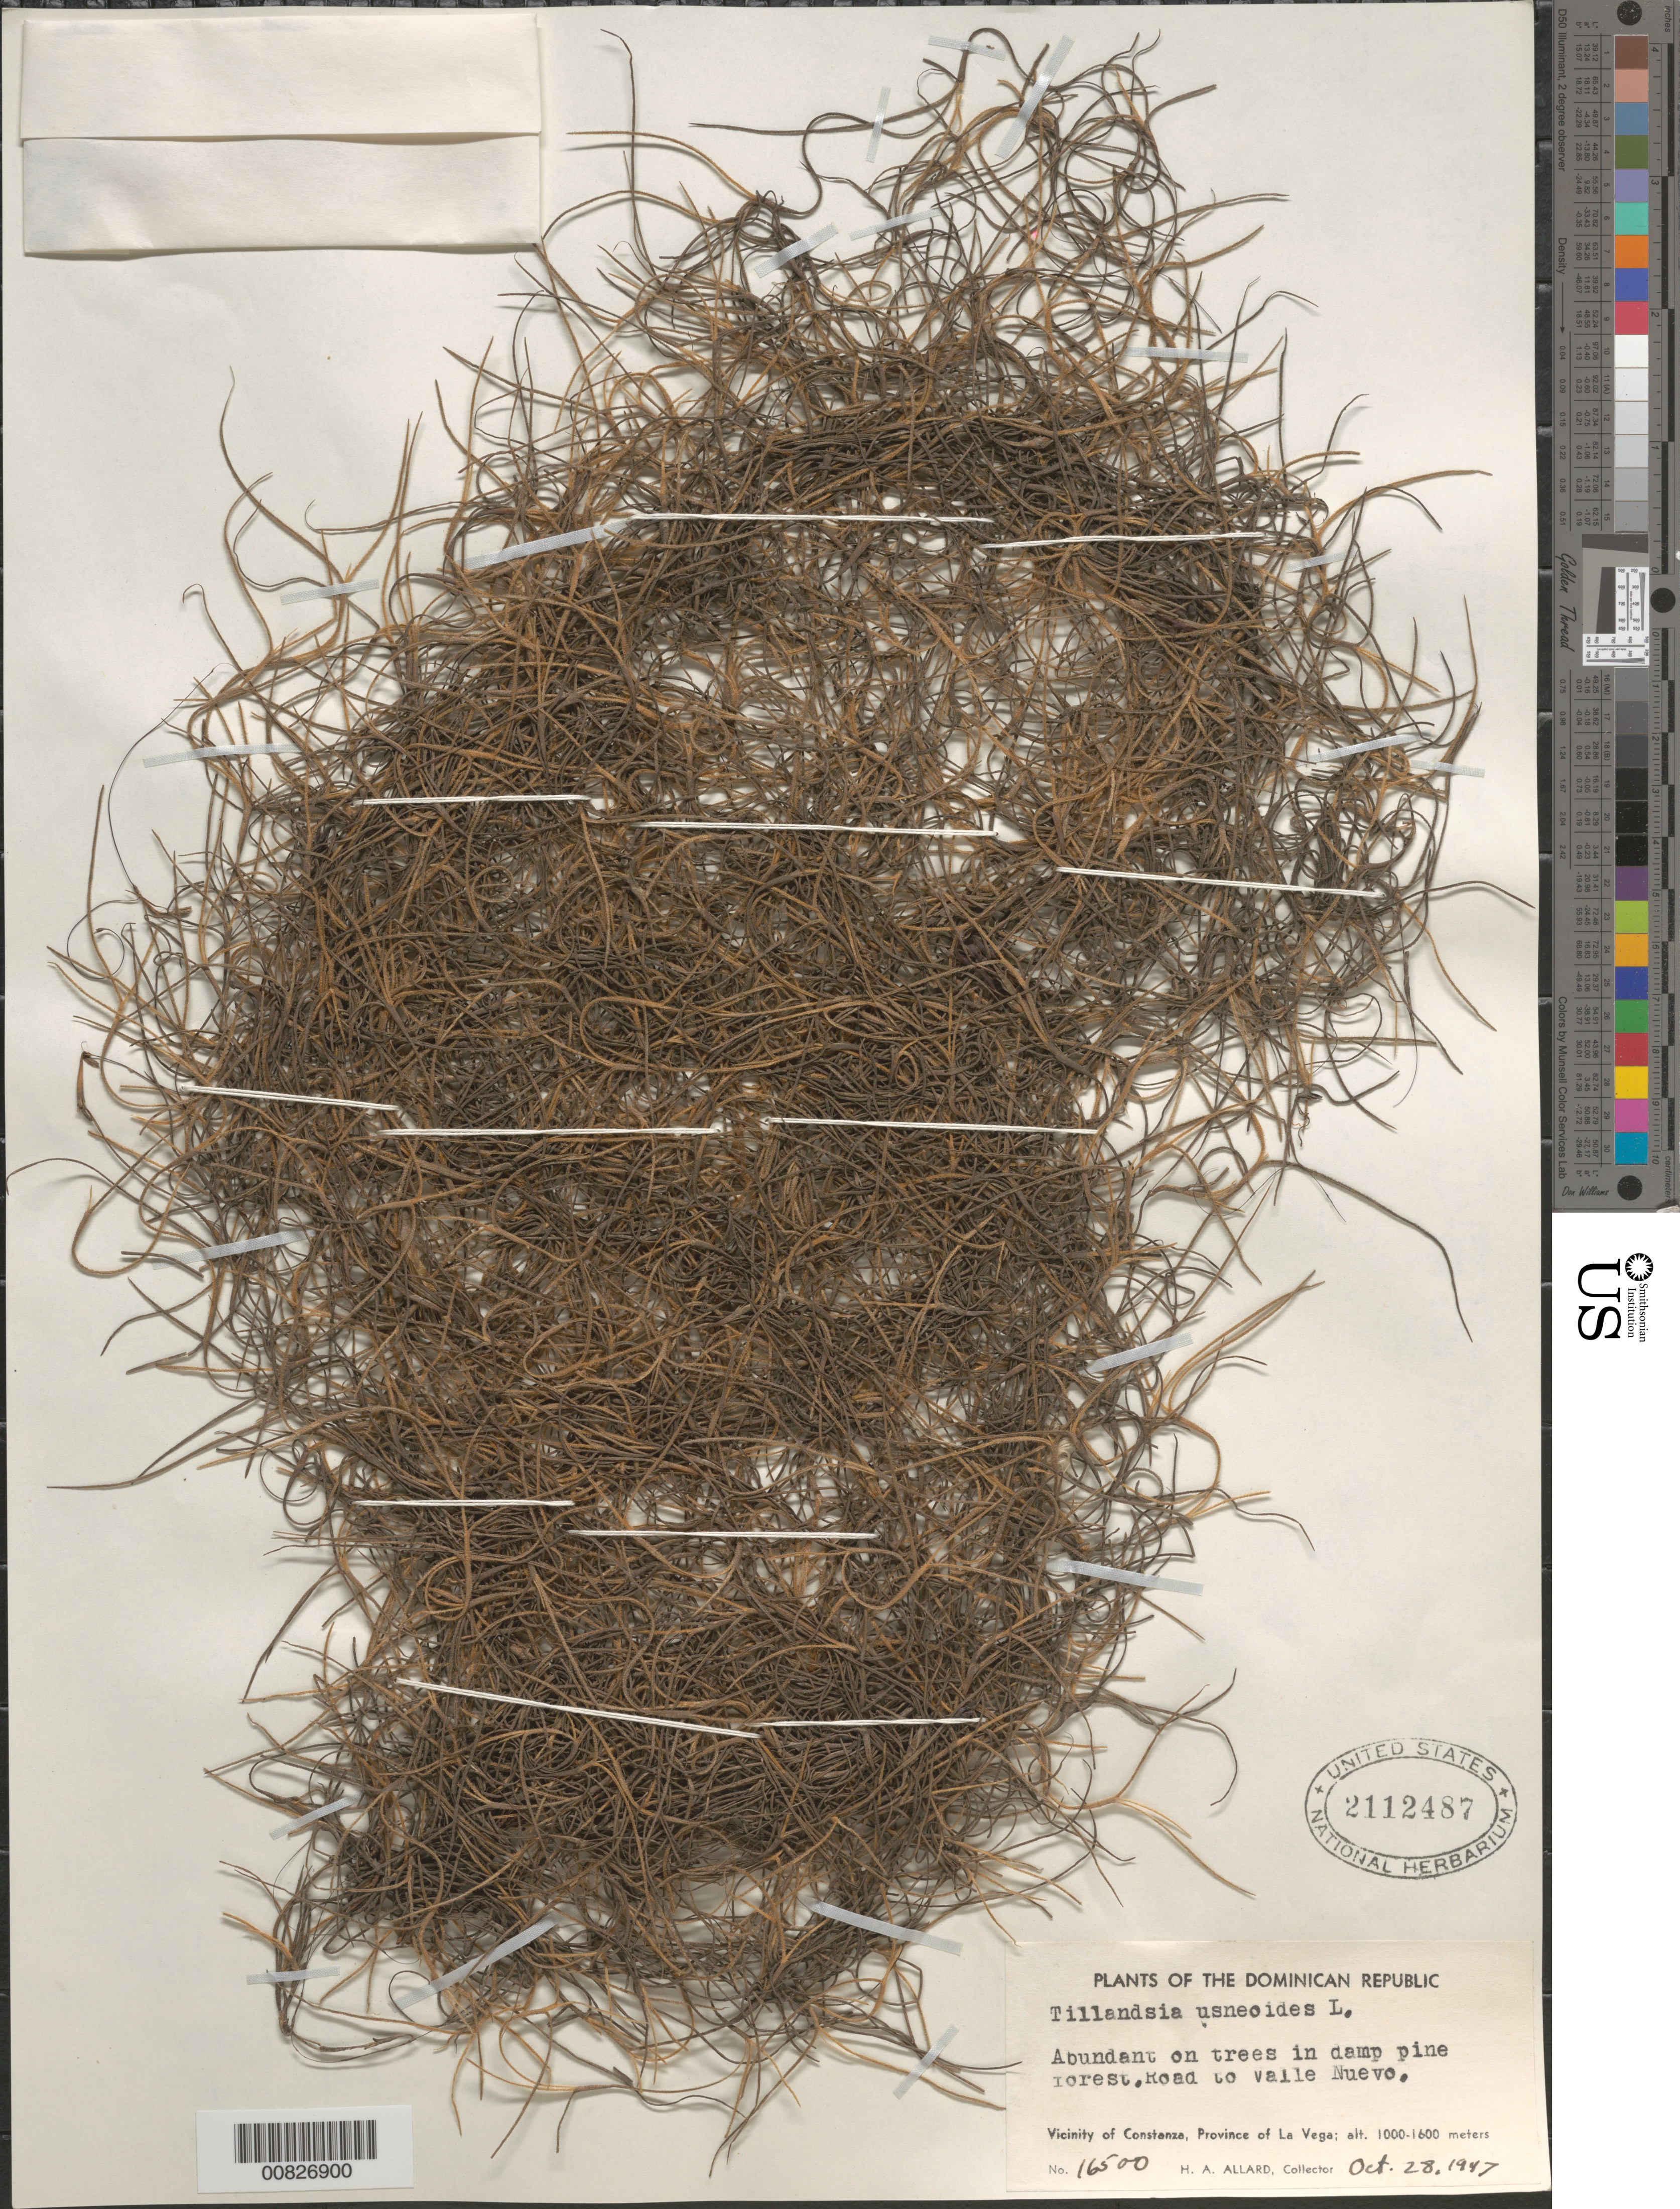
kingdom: Plantae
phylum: Tracheophyta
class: Liliopsida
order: Poales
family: Bromeliaceae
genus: Tillandsia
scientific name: Tillandsia usneoides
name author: (L.) L.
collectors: H. A. Allard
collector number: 16500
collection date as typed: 28 Oct 1947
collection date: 1947-10-28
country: Dominican Republic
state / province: La Vega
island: Hispaniola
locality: Vicinity of Constanza, Province of La Vega. On road to Valle Nuevo.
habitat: Abundant on trees in damp pine forest.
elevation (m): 1000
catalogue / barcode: US 2112487